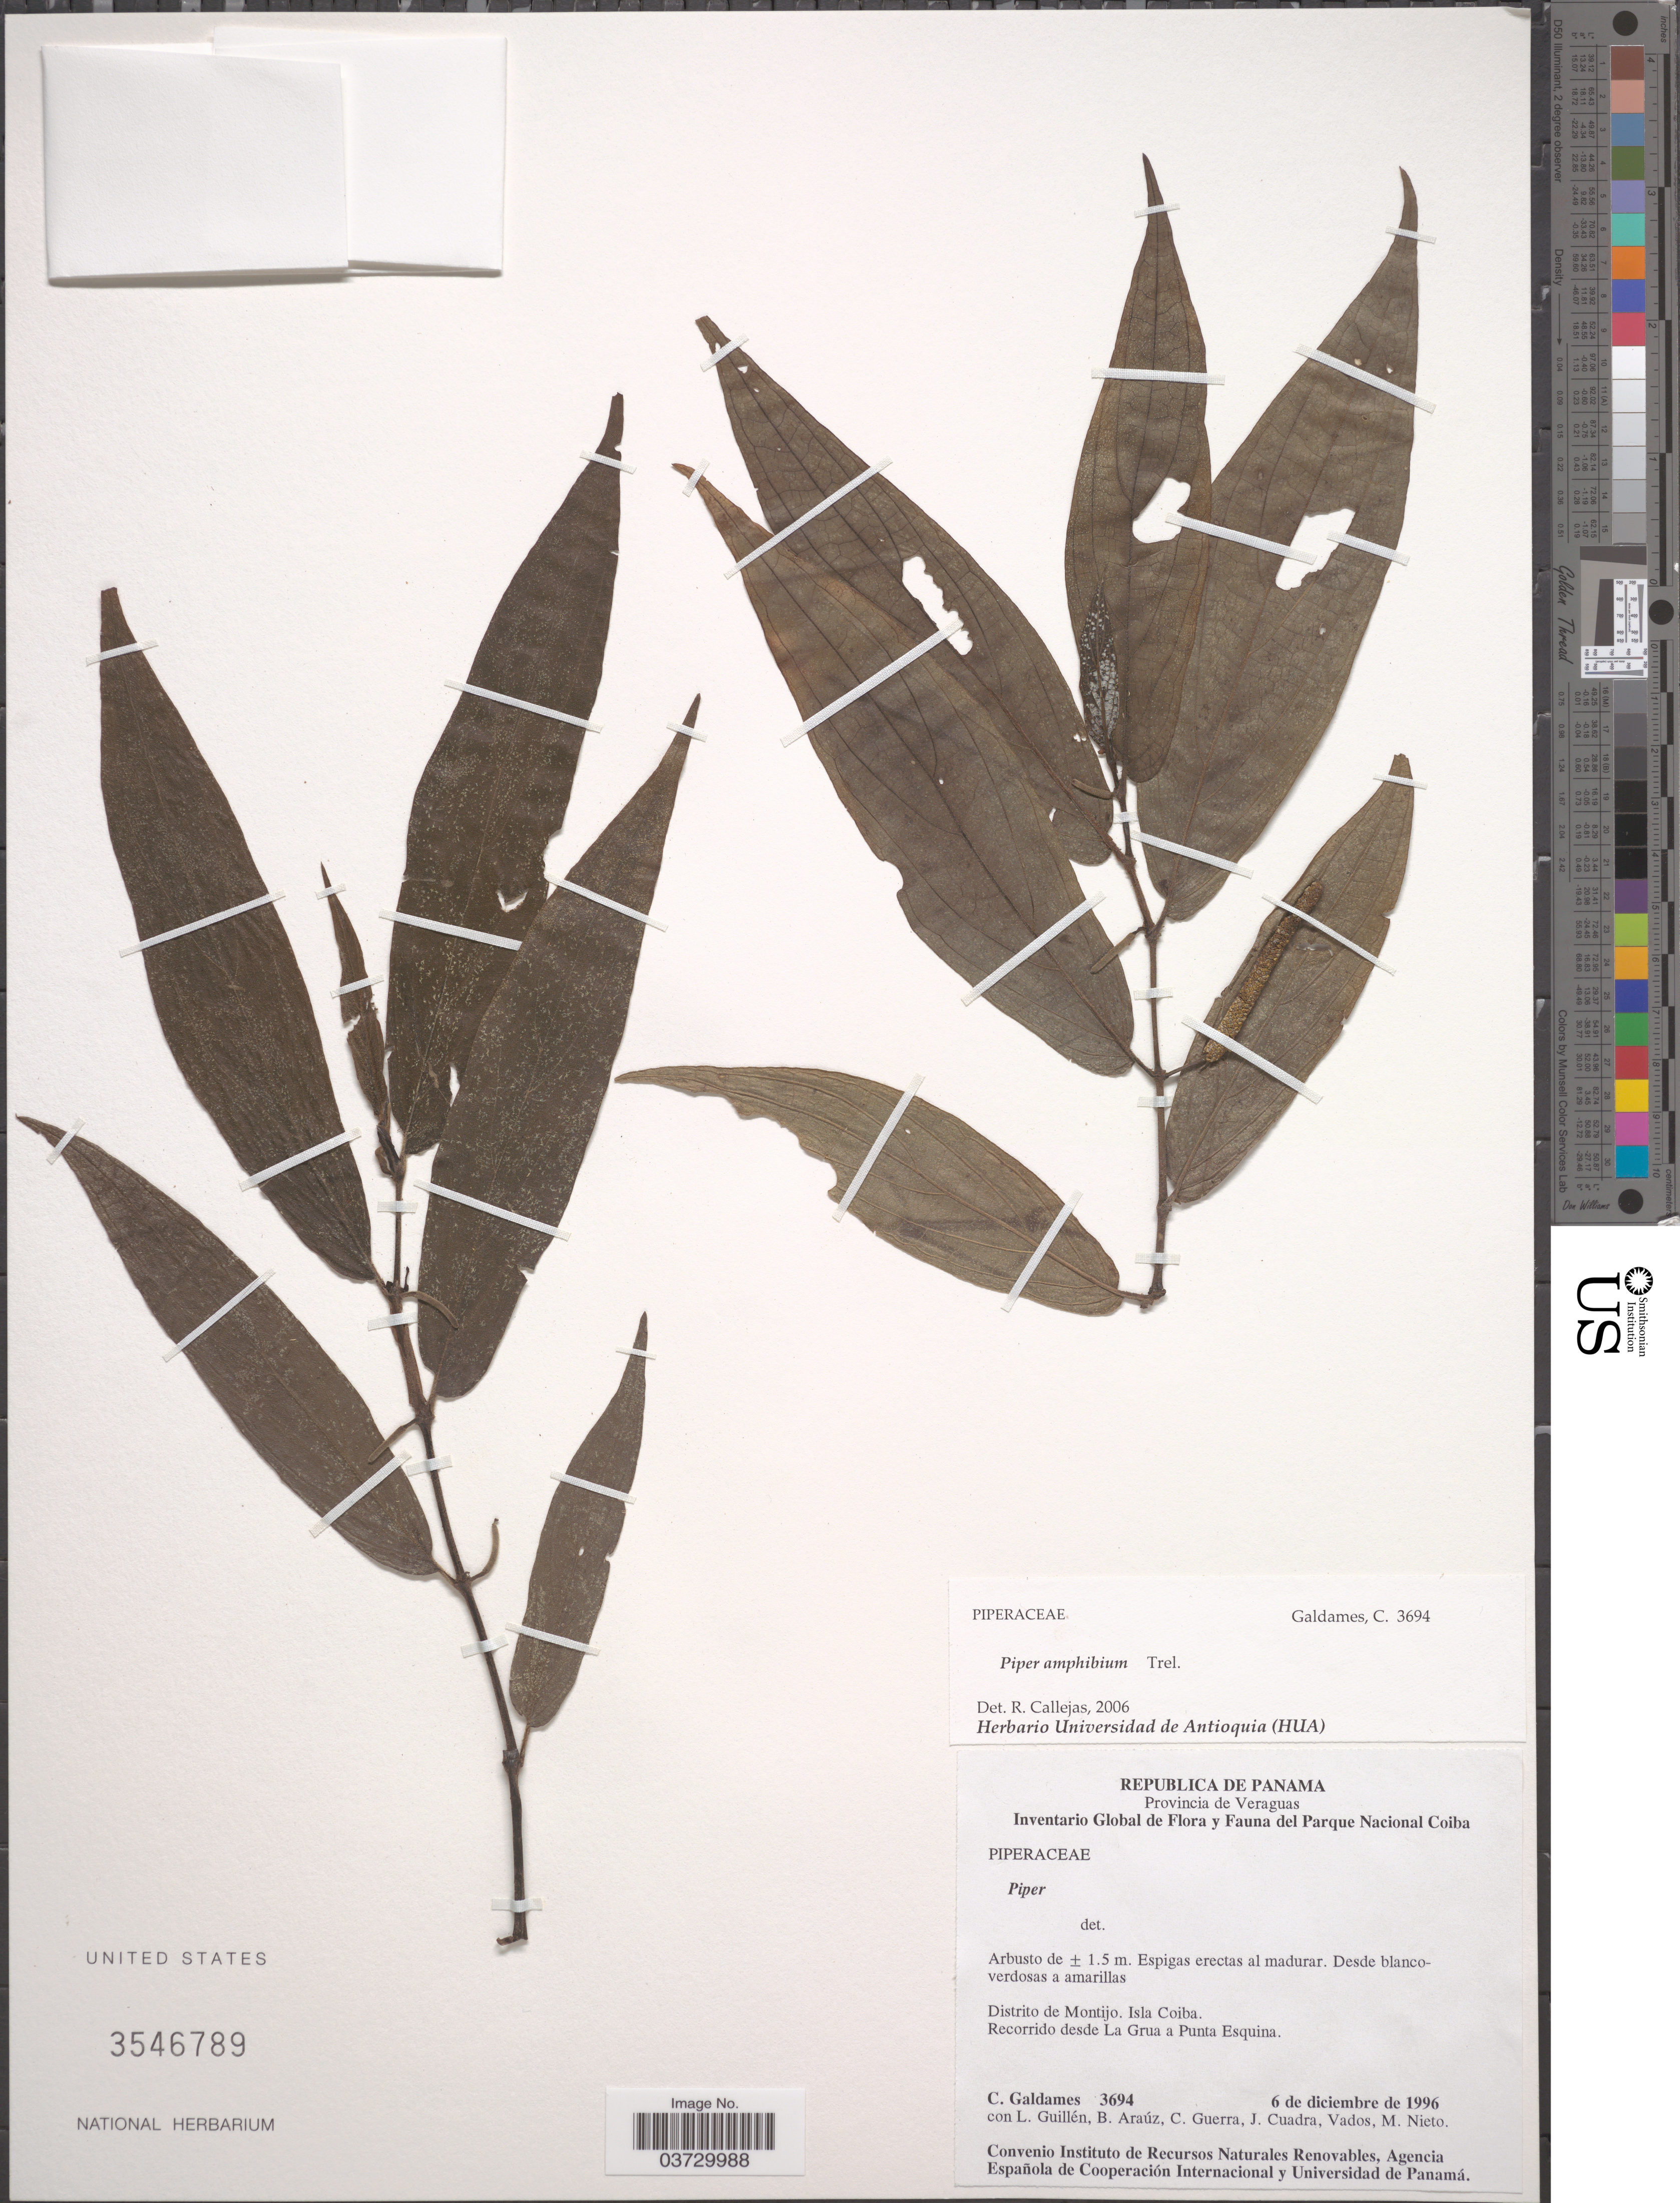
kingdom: Plantae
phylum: Tracheophyta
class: Magnoliopsida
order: Piperales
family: Piperaceae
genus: Piper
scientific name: Piper amphibium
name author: Trel. in Woodson & Schery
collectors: C. Galdames, L. Guillén, B. Araúz, C. Guerra & et al.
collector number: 3694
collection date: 1996-12-06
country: Panama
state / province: Veraguas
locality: Distrito de Montijo. Isla Coiba. Recorrido desde La Grua a Punta Esquina.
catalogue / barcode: US 3546789